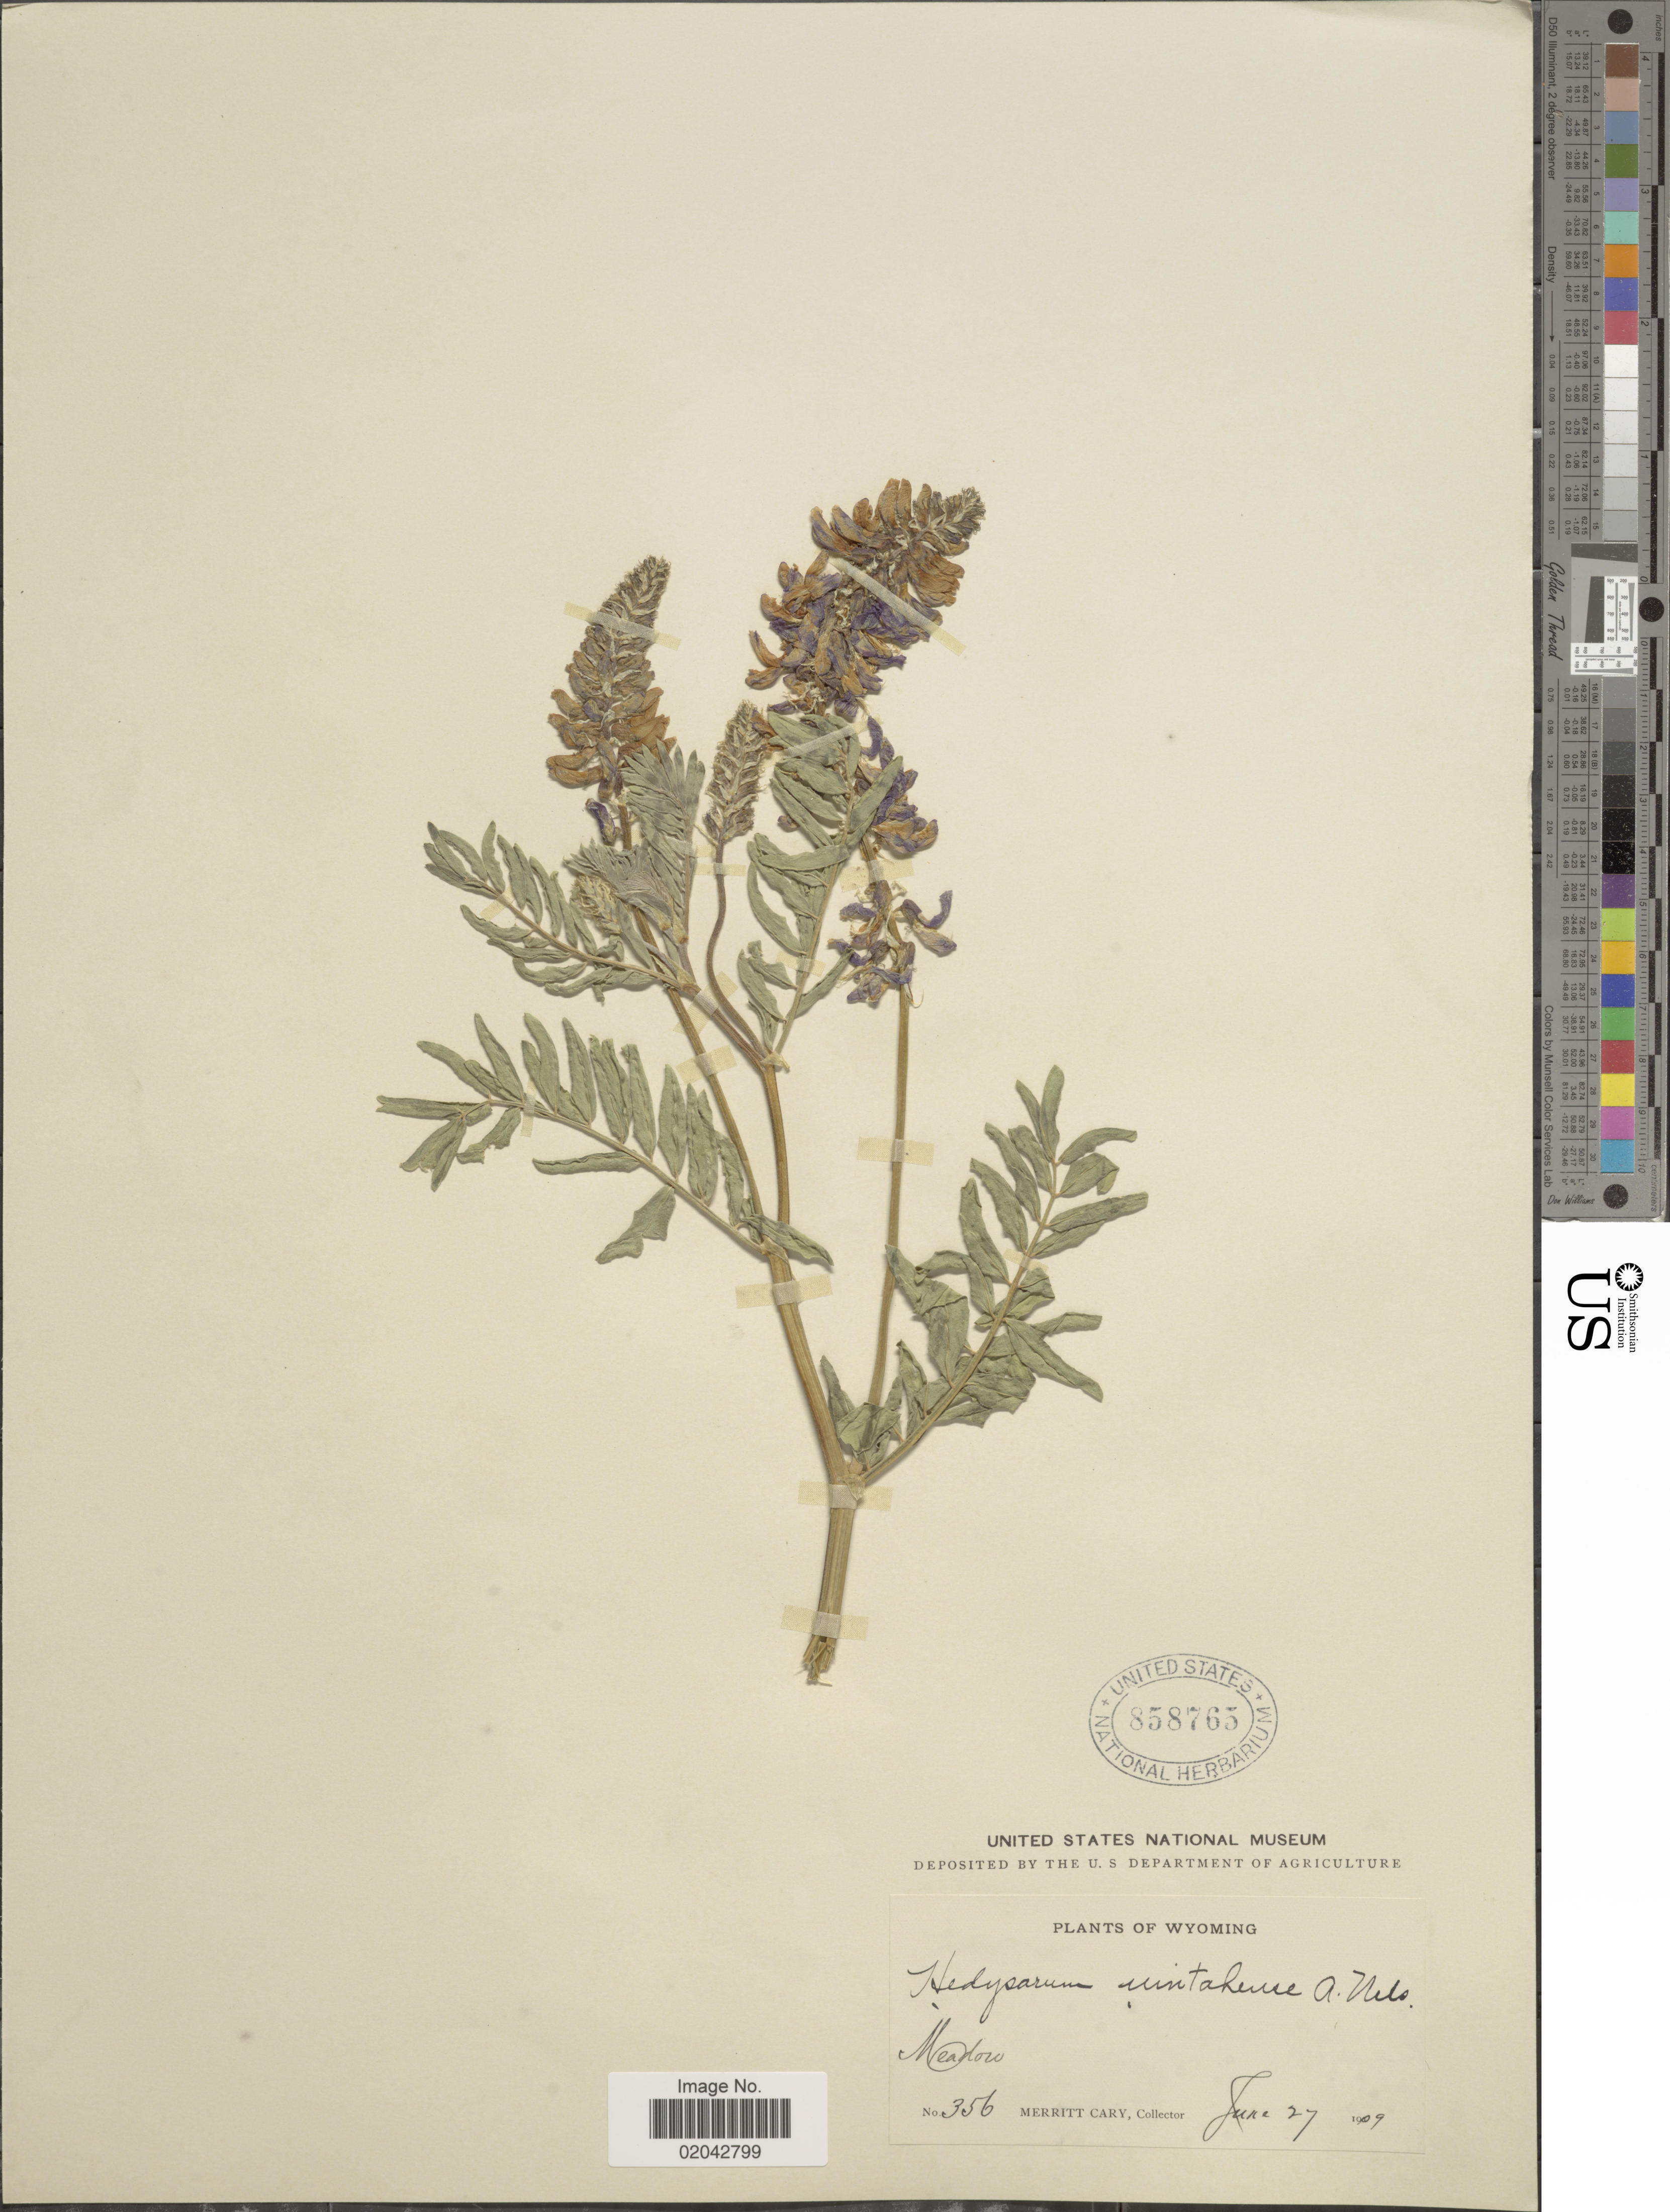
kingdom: Plantae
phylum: Tracheophyta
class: Magnoliopsida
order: Fabales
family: Fabaceae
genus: Hedysarum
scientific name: Hedysarum uintahense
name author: A. Nelson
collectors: M. Cary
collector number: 356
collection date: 1909-06-27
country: United States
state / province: Wyoming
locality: Meadow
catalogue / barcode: US 858765